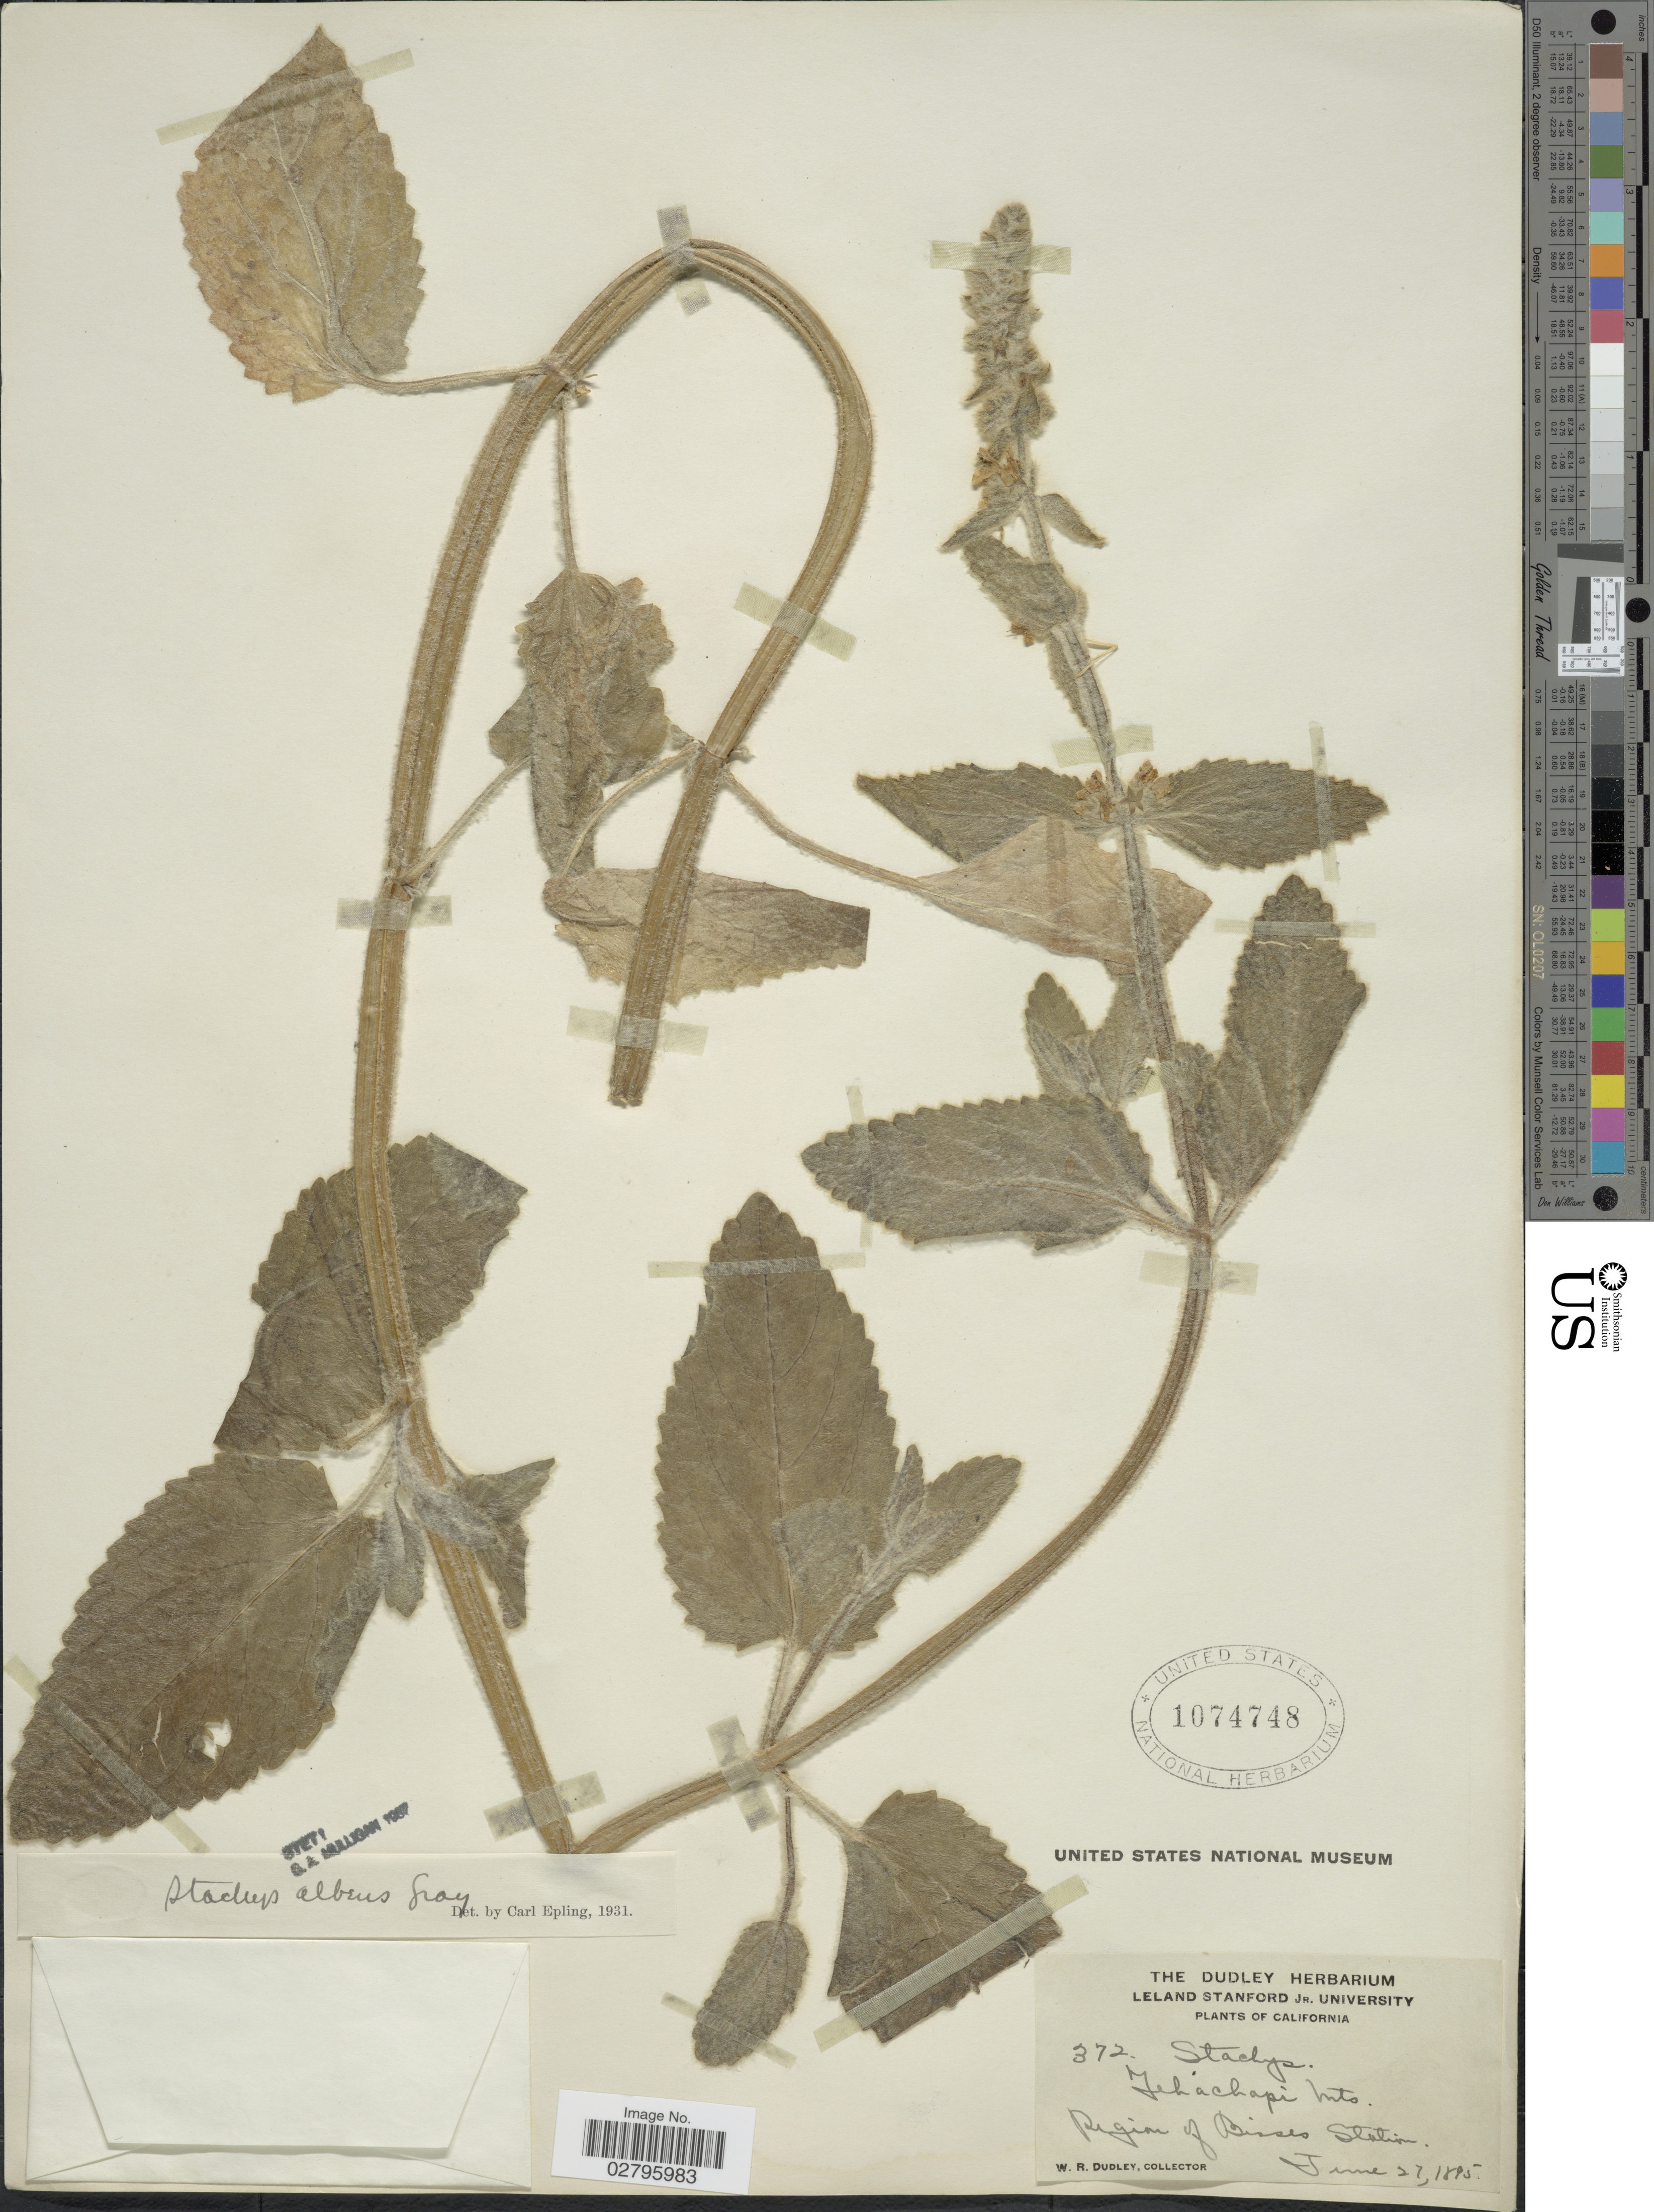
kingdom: Plantae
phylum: Tracheophyta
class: Magnoliopsida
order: Lamiales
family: Lamiaceae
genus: Stachys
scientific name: Stachys albens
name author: A. Gray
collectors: W. Dudley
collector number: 372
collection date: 1895-06-27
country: United States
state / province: California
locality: Ichachapi Mts. Region of Bisses Station.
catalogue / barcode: US 1074748